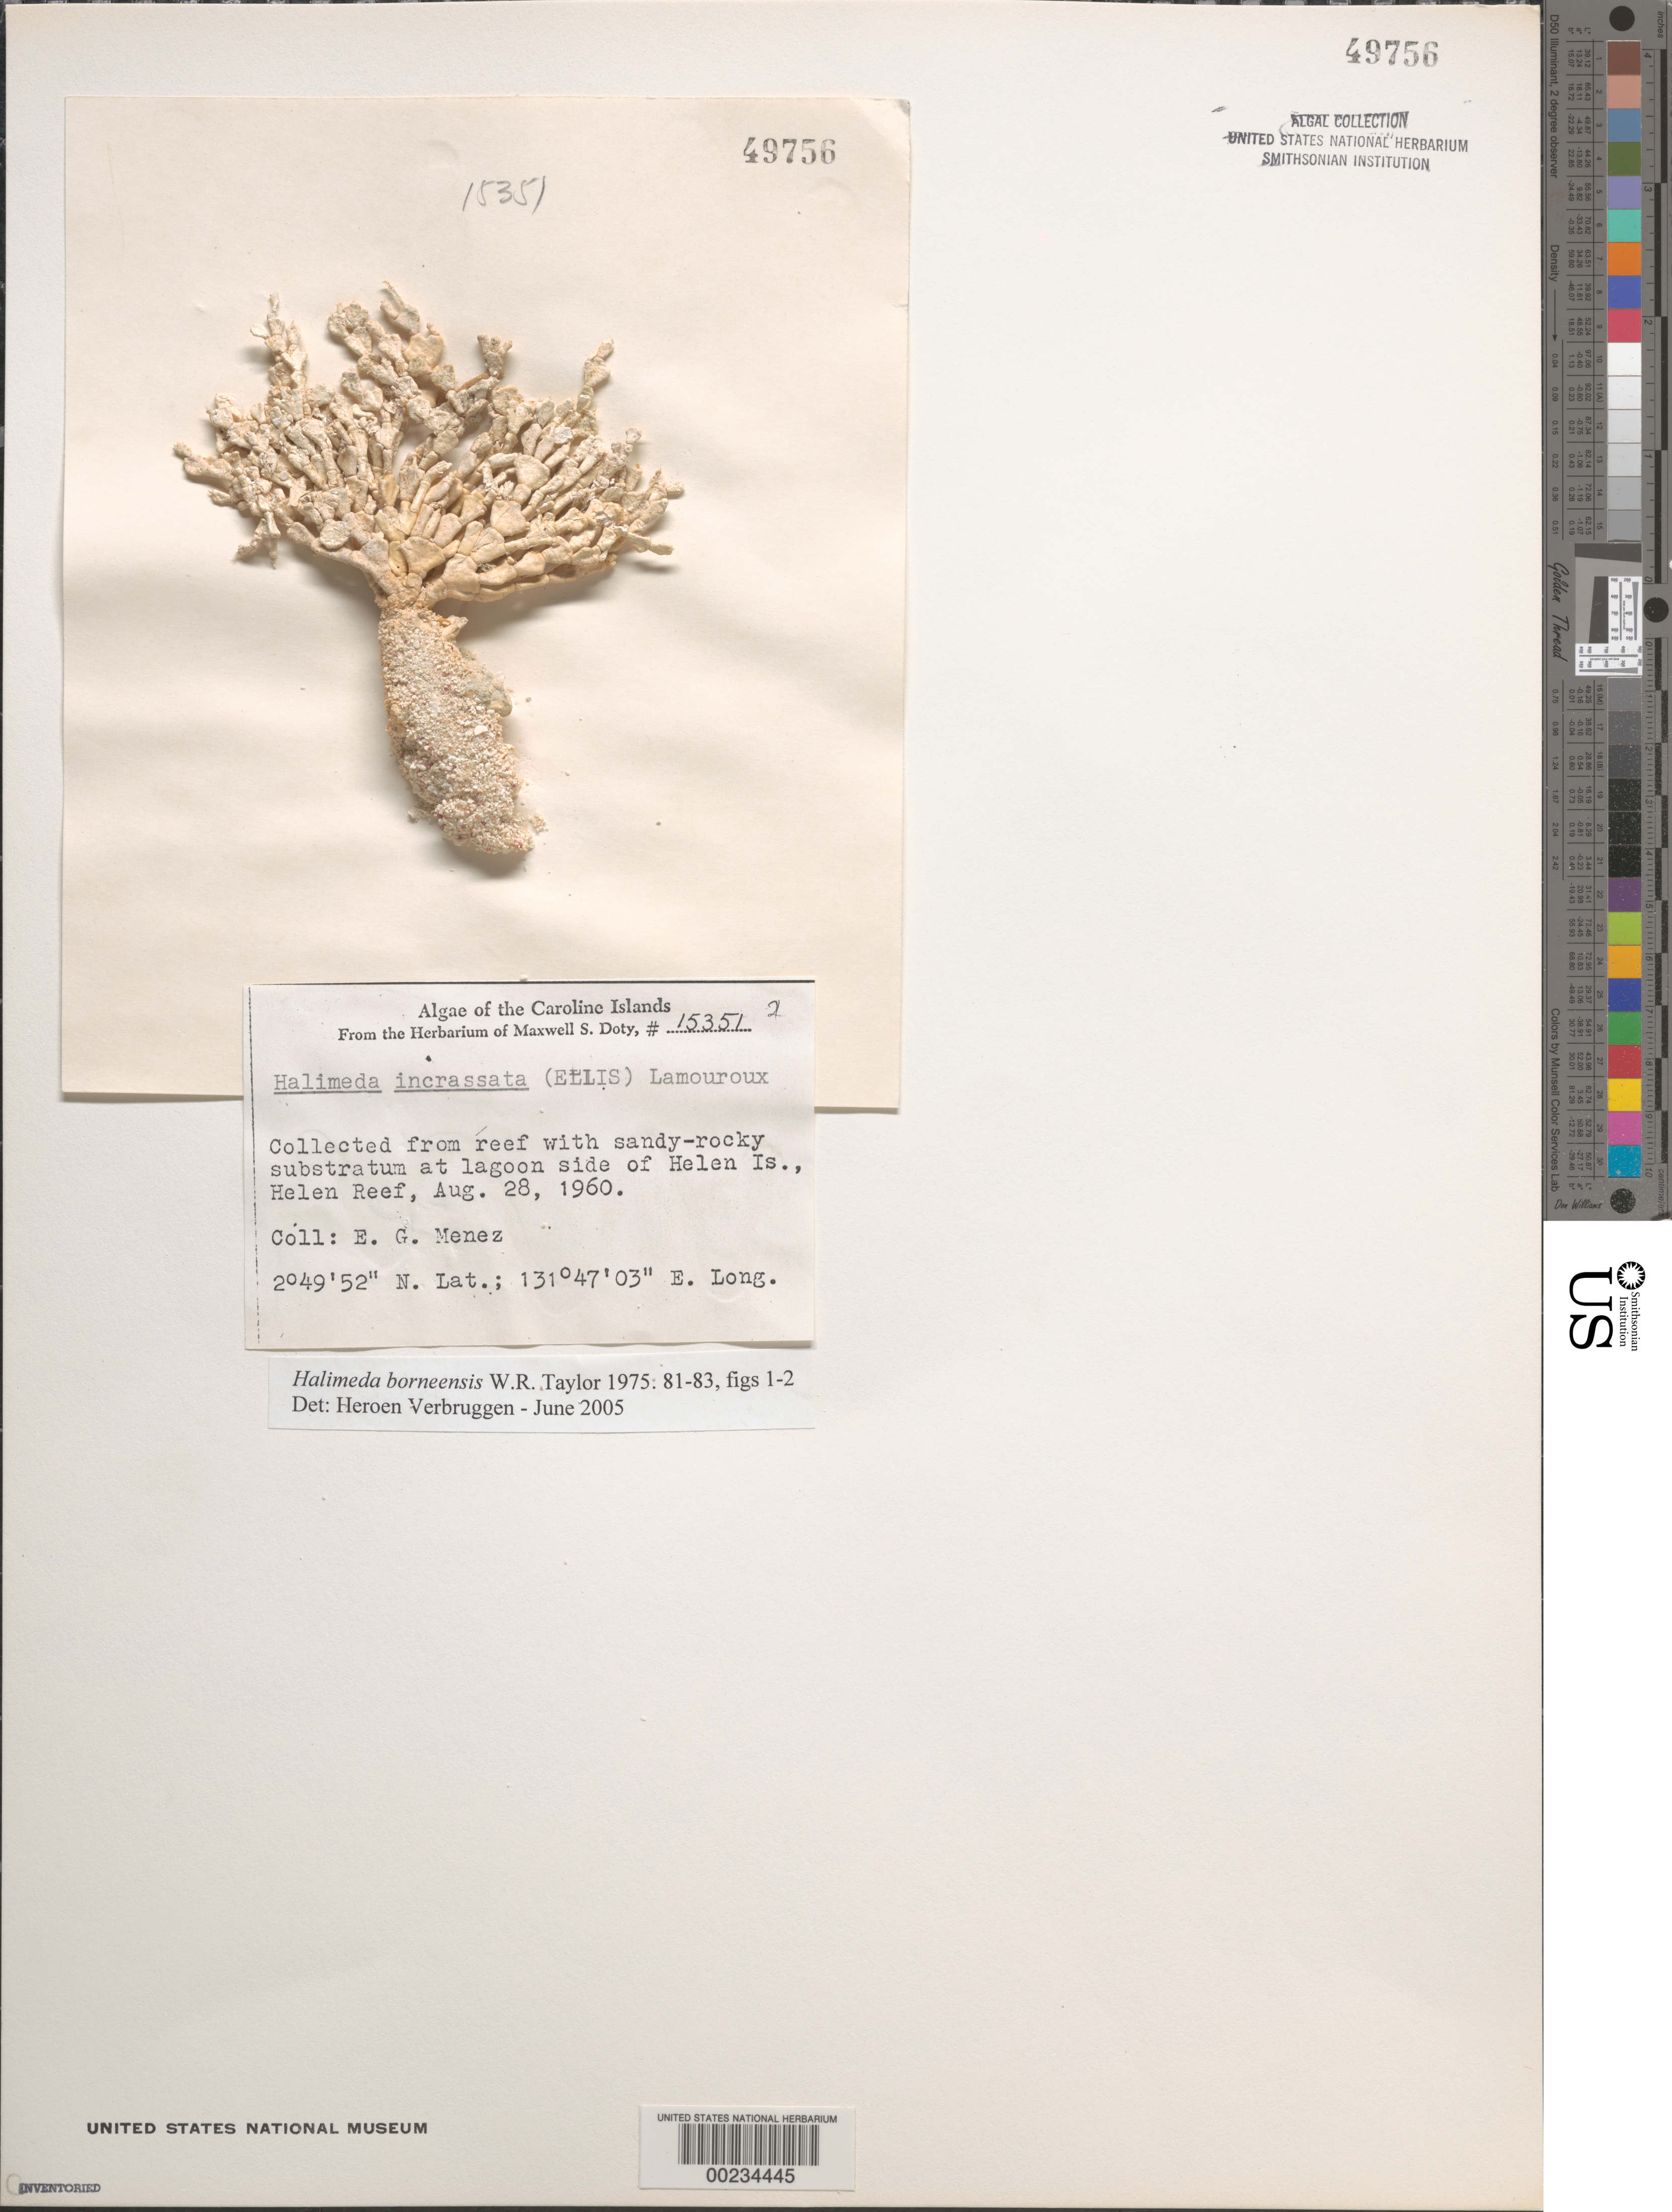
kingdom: Plantae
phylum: Chlorophyta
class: Ulvophyceae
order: Bryopsidales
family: Halimedaceae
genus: Halimeda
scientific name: Halimeda borneensis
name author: W.R. Taylor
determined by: Verbruggen, H.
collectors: Meñez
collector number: MSD 15351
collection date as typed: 28 Aug 1960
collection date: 1960-08-28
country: Palau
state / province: Belau Outliers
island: Helen Atoll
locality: Helen Reef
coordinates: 2 49' 52" N, 131 47' 03" E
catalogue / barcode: US 49756